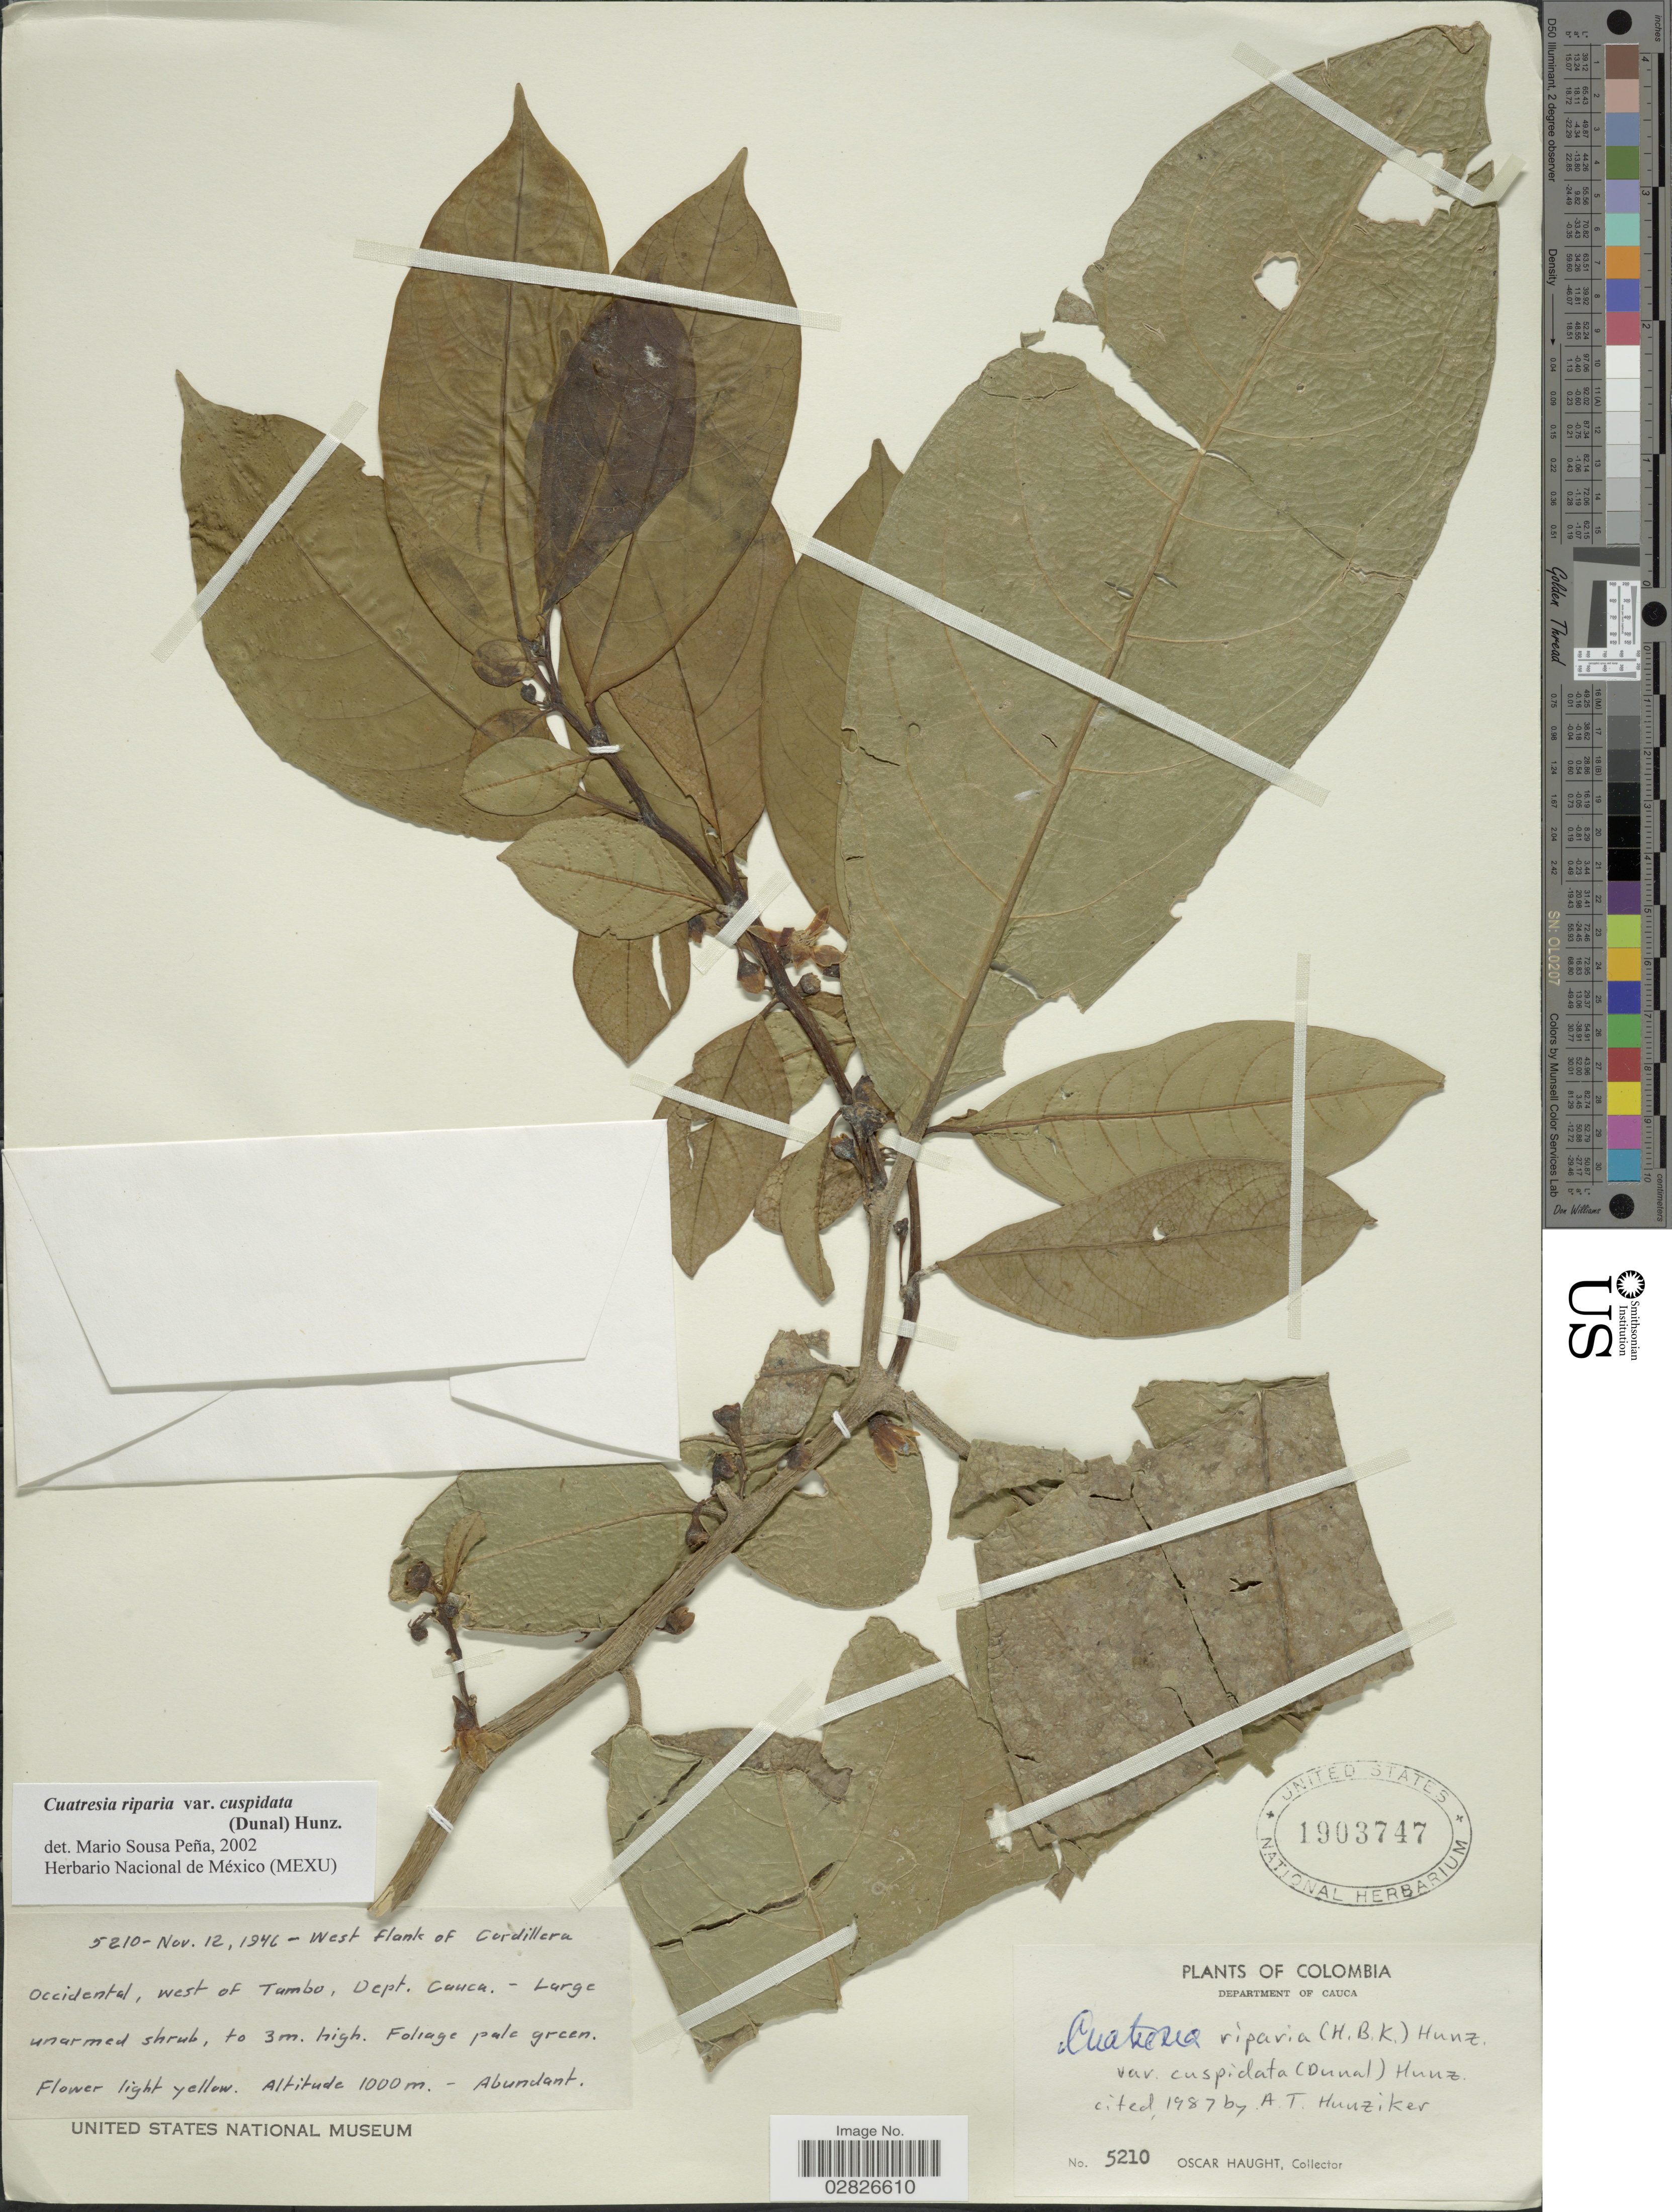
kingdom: Plantae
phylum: Tracheophyta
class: Magnoliopsida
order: Solanales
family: Solanaceae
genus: Cuatresia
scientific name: Cuatresia riparia var. cuspidata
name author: (Dunal) Hunz.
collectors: O. L. Haught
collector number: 5210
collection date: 1946-11-12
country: Colombia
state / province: Cauca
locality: West flank of Cordillera Occidental, west of Tumbo, Dept. Cauca.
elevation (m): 1000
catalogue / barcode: US 1903747